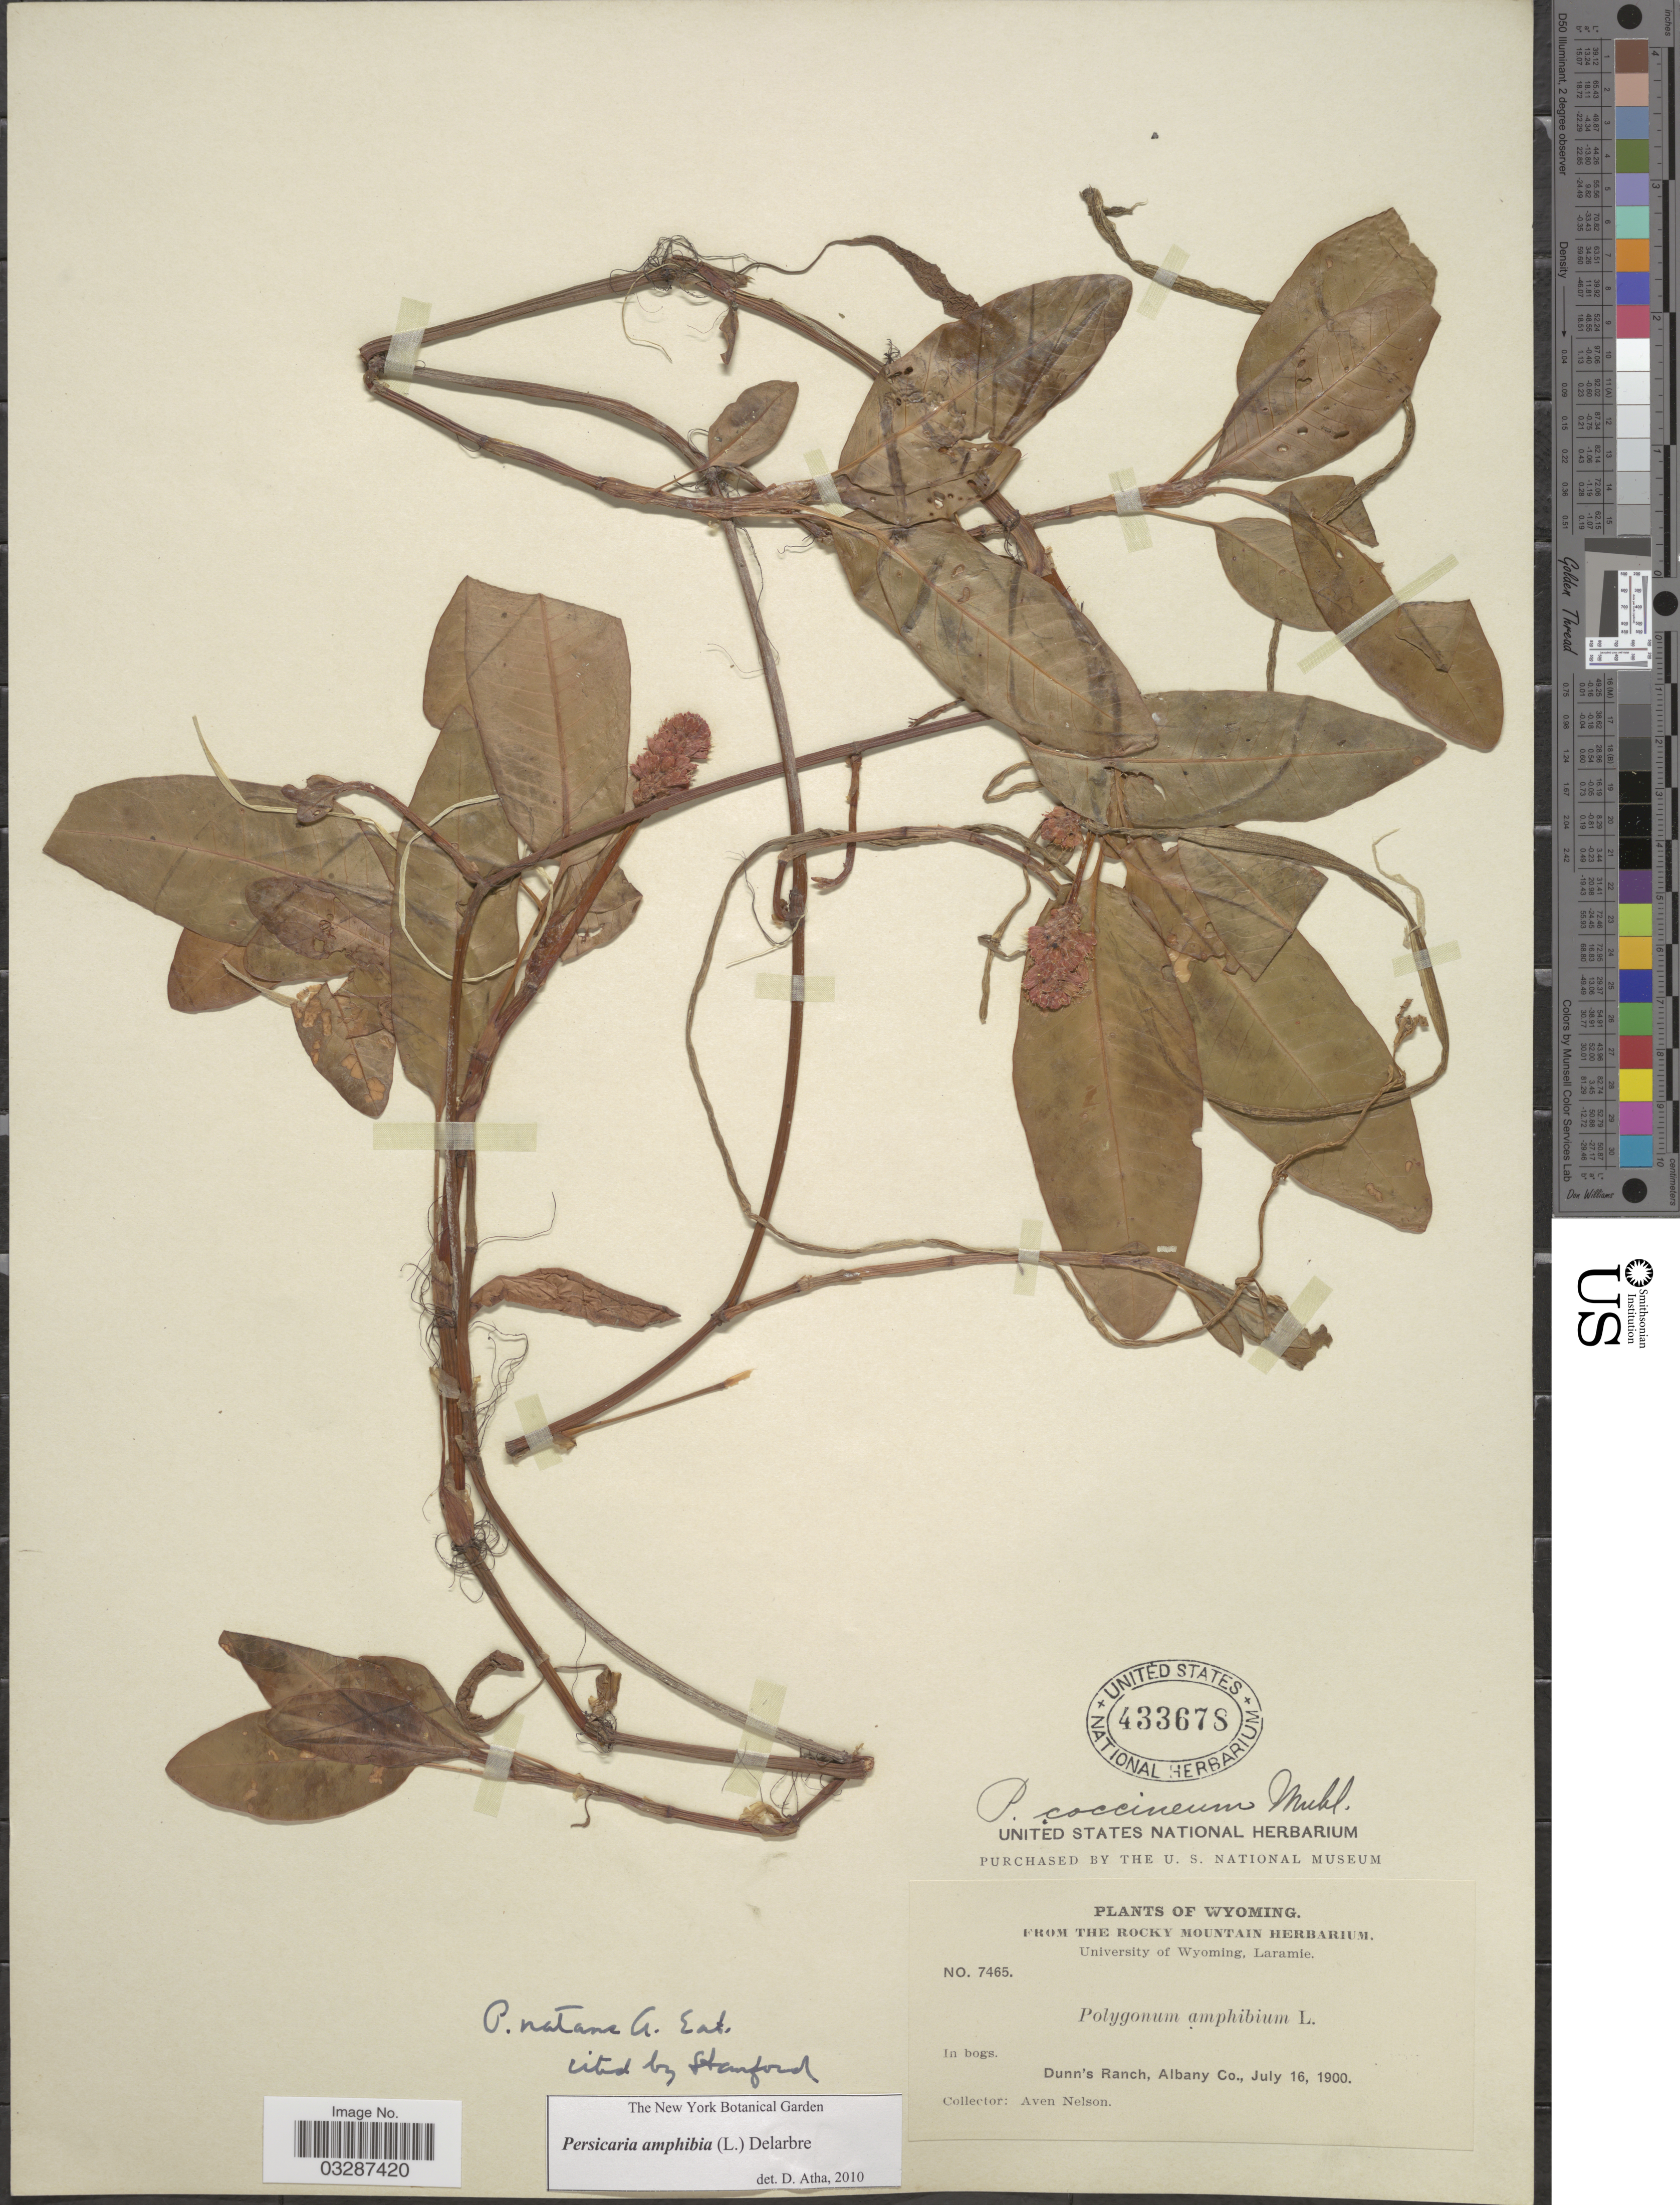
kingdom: Plantae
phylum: Tracheophyta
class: Magnoliopsida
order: Caryophyllales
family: Polygonaceae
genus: Persicaria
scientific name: Persicaria amphibia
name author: (L.) Delarbre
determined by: Atha, D. E.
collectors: A. Nelson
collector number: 7465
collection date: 1900-07-16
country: United States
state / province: Wyoming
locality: Dunn's Ranch, Albany Co.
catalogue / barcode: US 433678